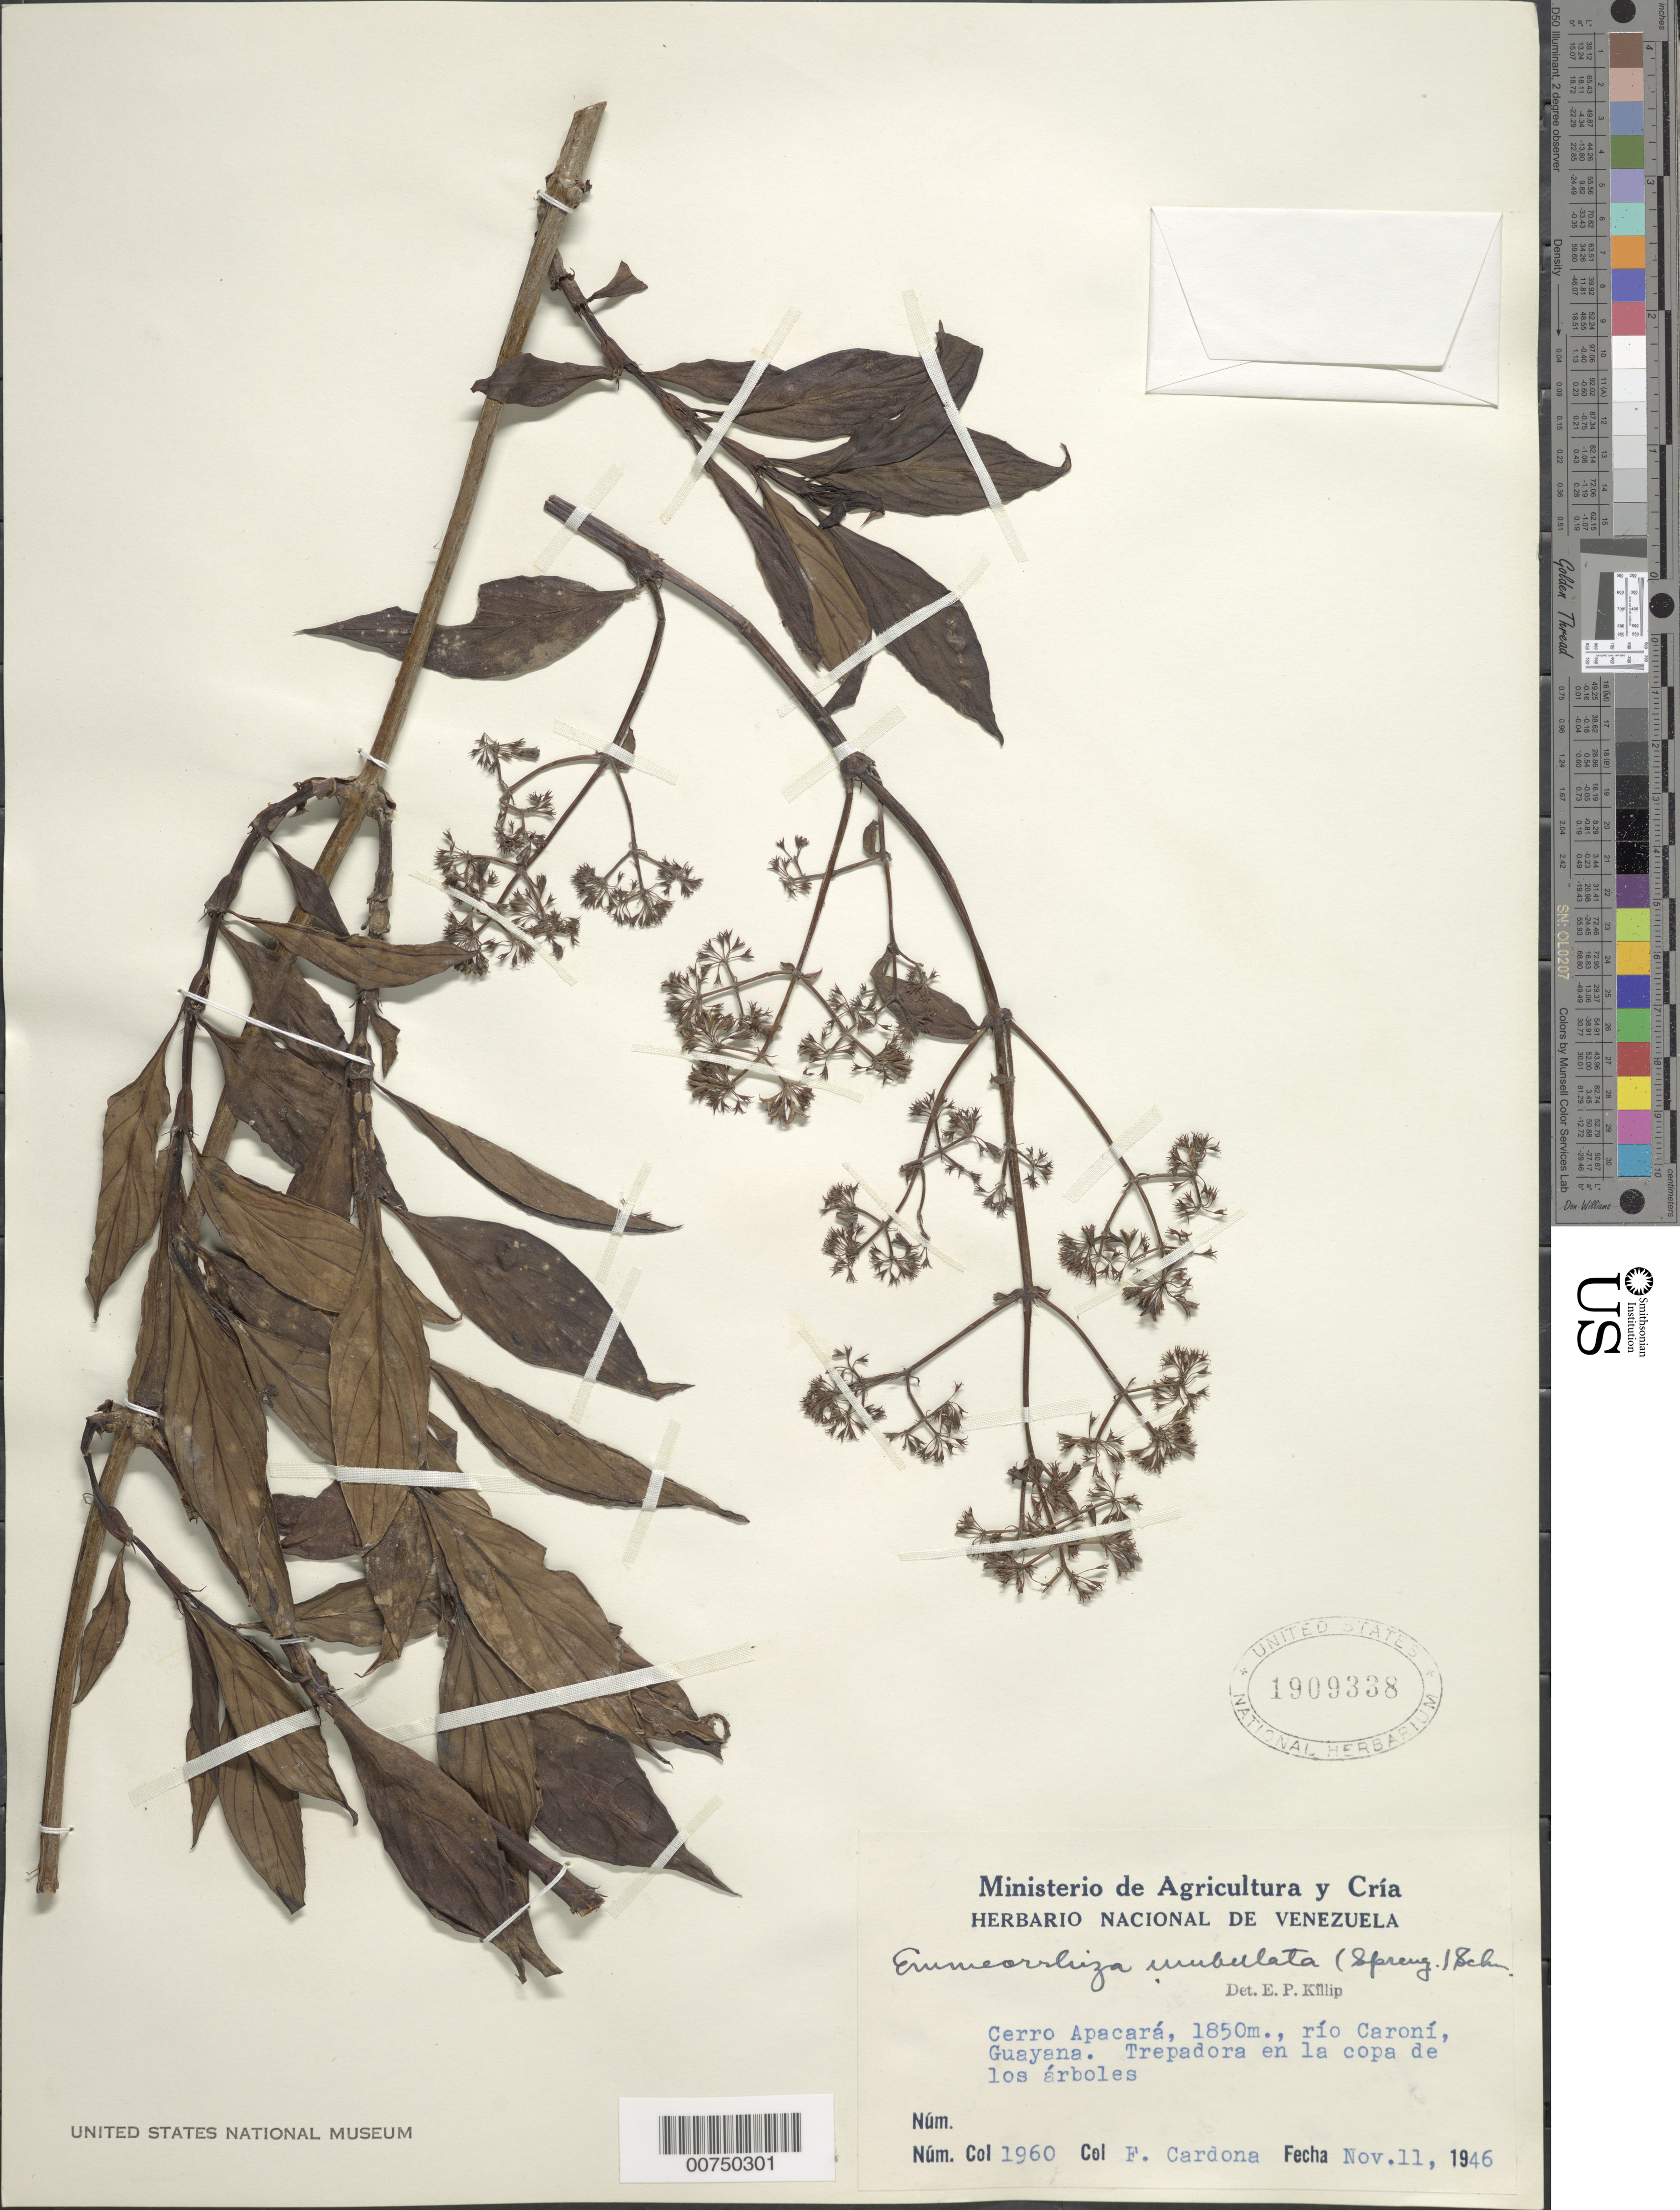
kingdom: Plantae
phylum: Tracheophyta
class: Magnoliopsida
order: Gentianales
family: Rubiaceae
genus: Emmeorhiza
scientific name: Emmeorhiza umbellata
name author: (Spreng.) K. Schum.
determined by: Killip, Ellsworth P.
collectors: F. Cardona Puig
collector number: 1960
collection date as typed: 11-Nov-46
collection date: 1946-11-11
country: Venezuela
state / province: Bolívar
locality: Cerro Apacará, Río Caroní, Guayana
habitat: Treetops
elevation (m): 1850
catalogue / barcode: US 1909338